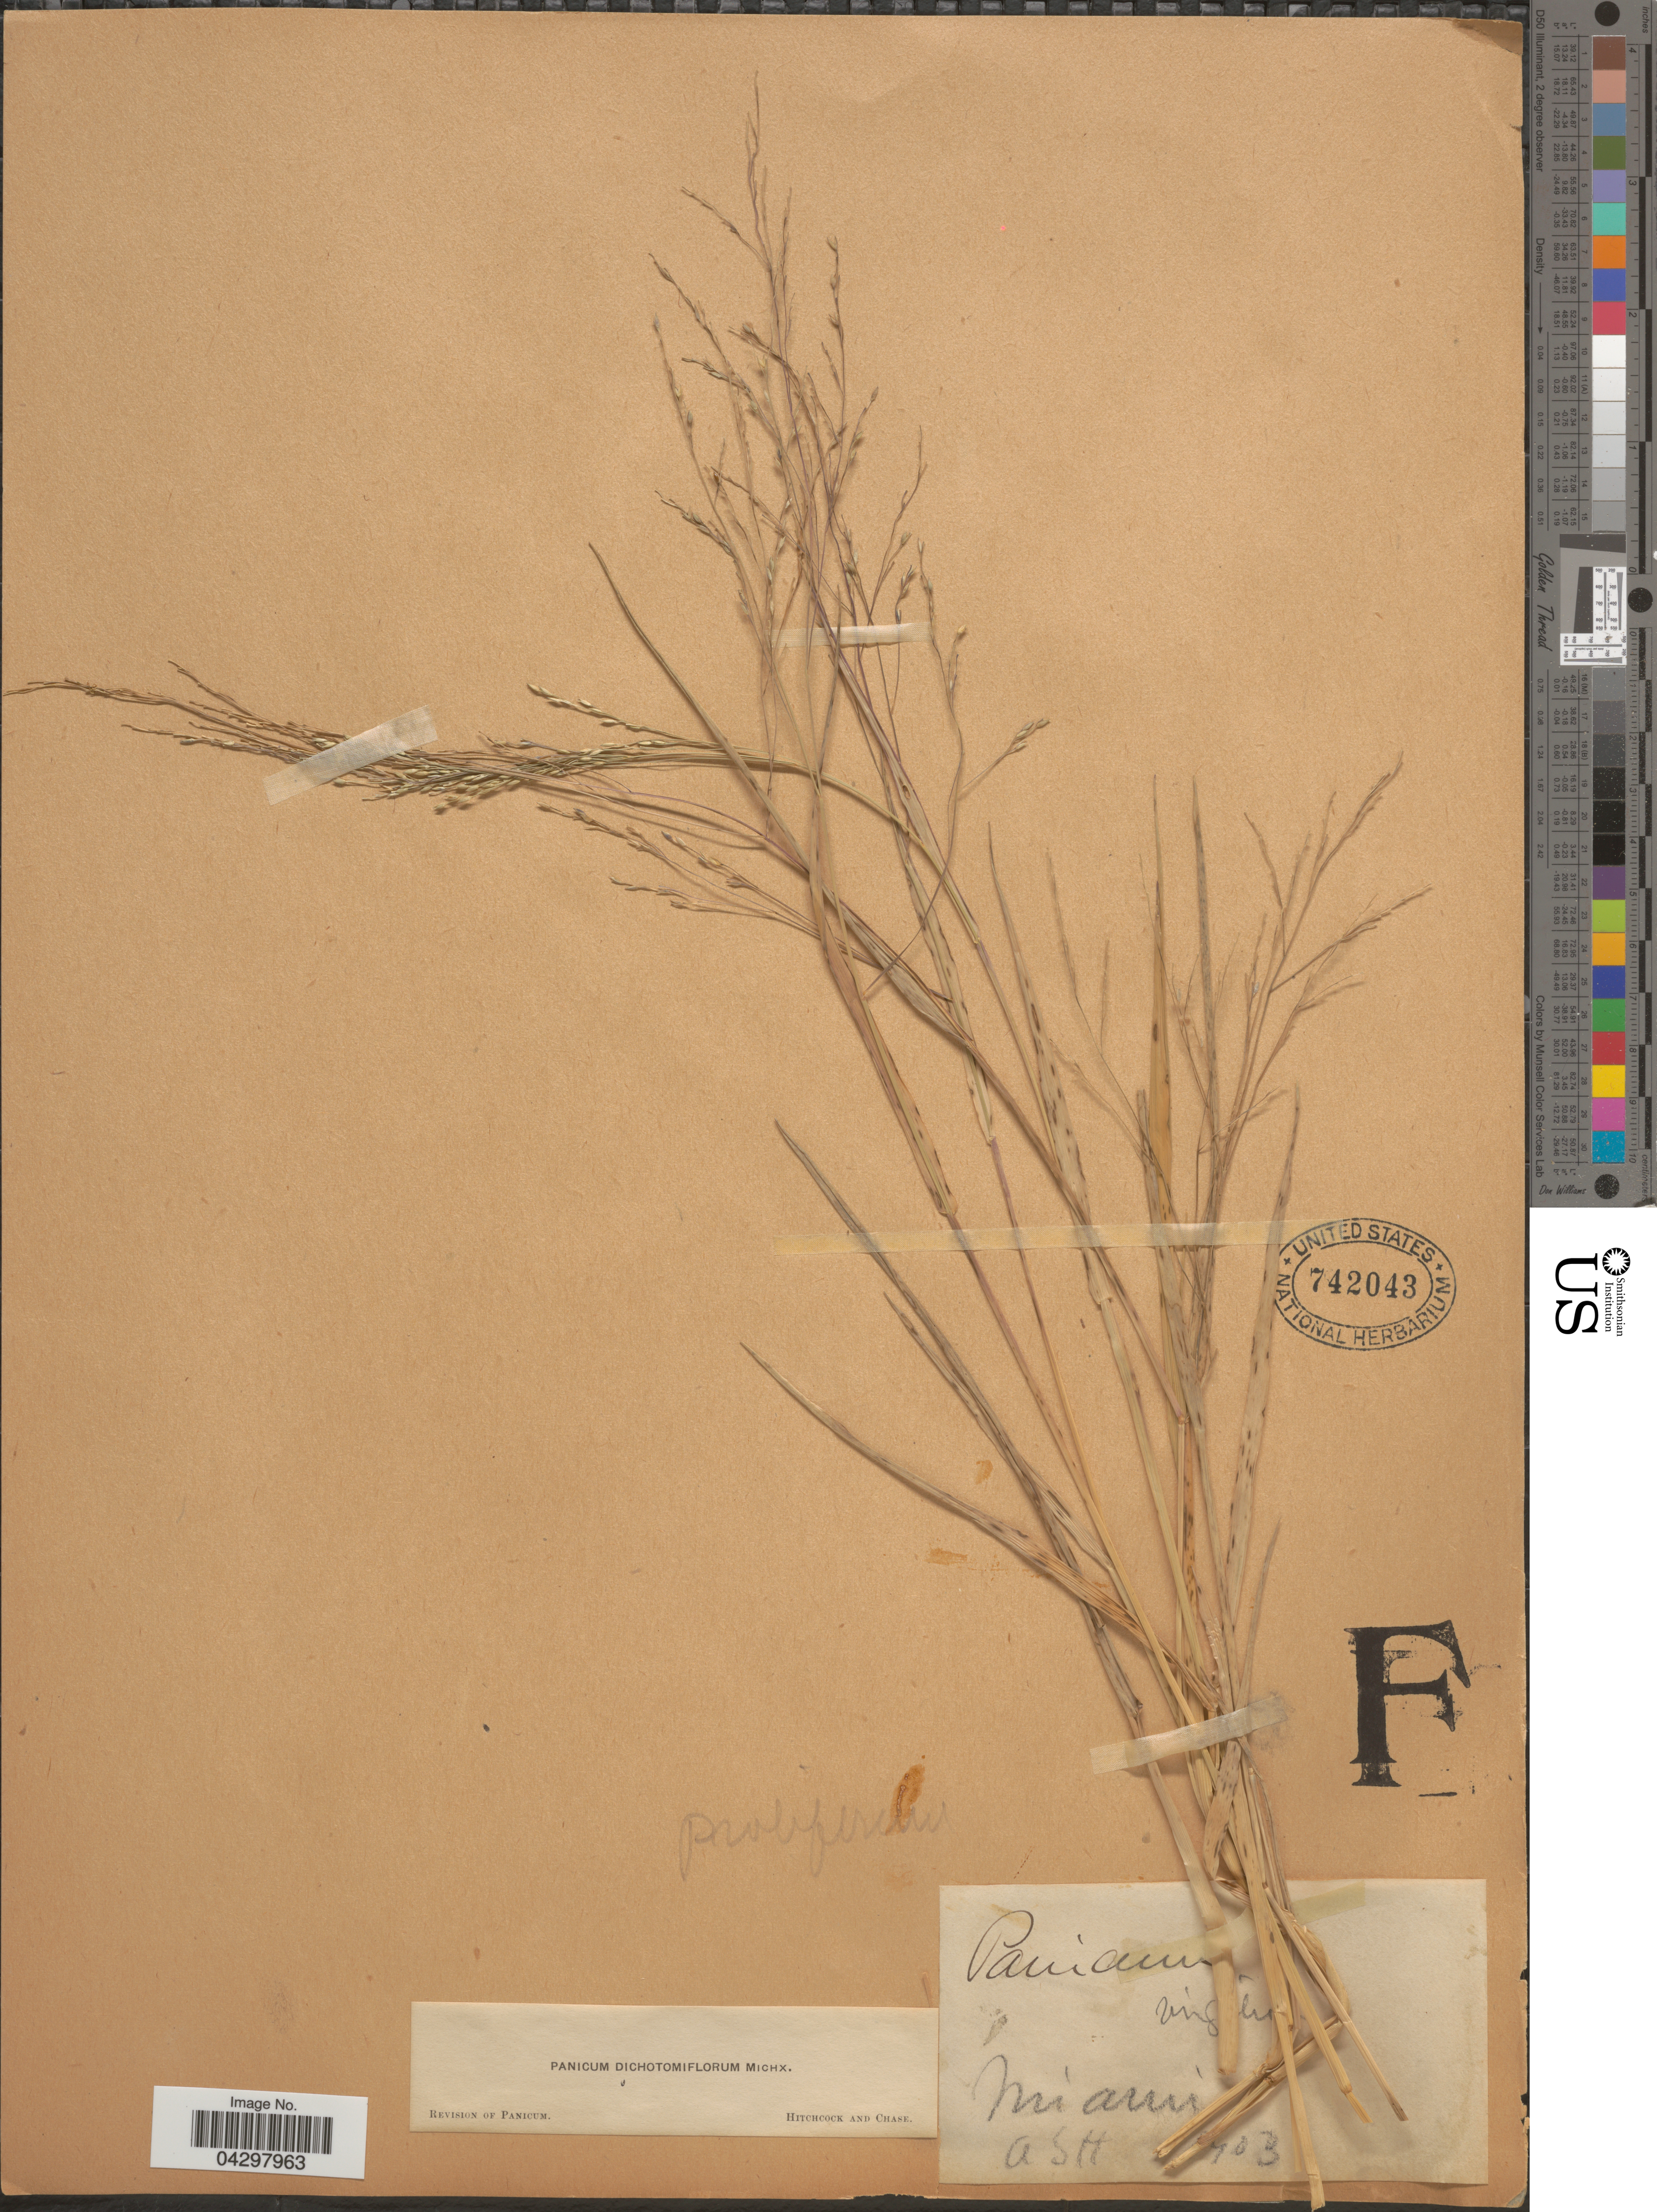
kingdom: Plantae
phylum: Tracheophyta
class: Liliopsida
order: Poales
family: Poaceae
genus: Panicum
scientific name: Panicum dichotomiflorum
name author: Michx.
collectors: A. H.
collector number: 703*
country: United States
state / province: Florida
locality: Miami.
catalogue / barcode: US 742043